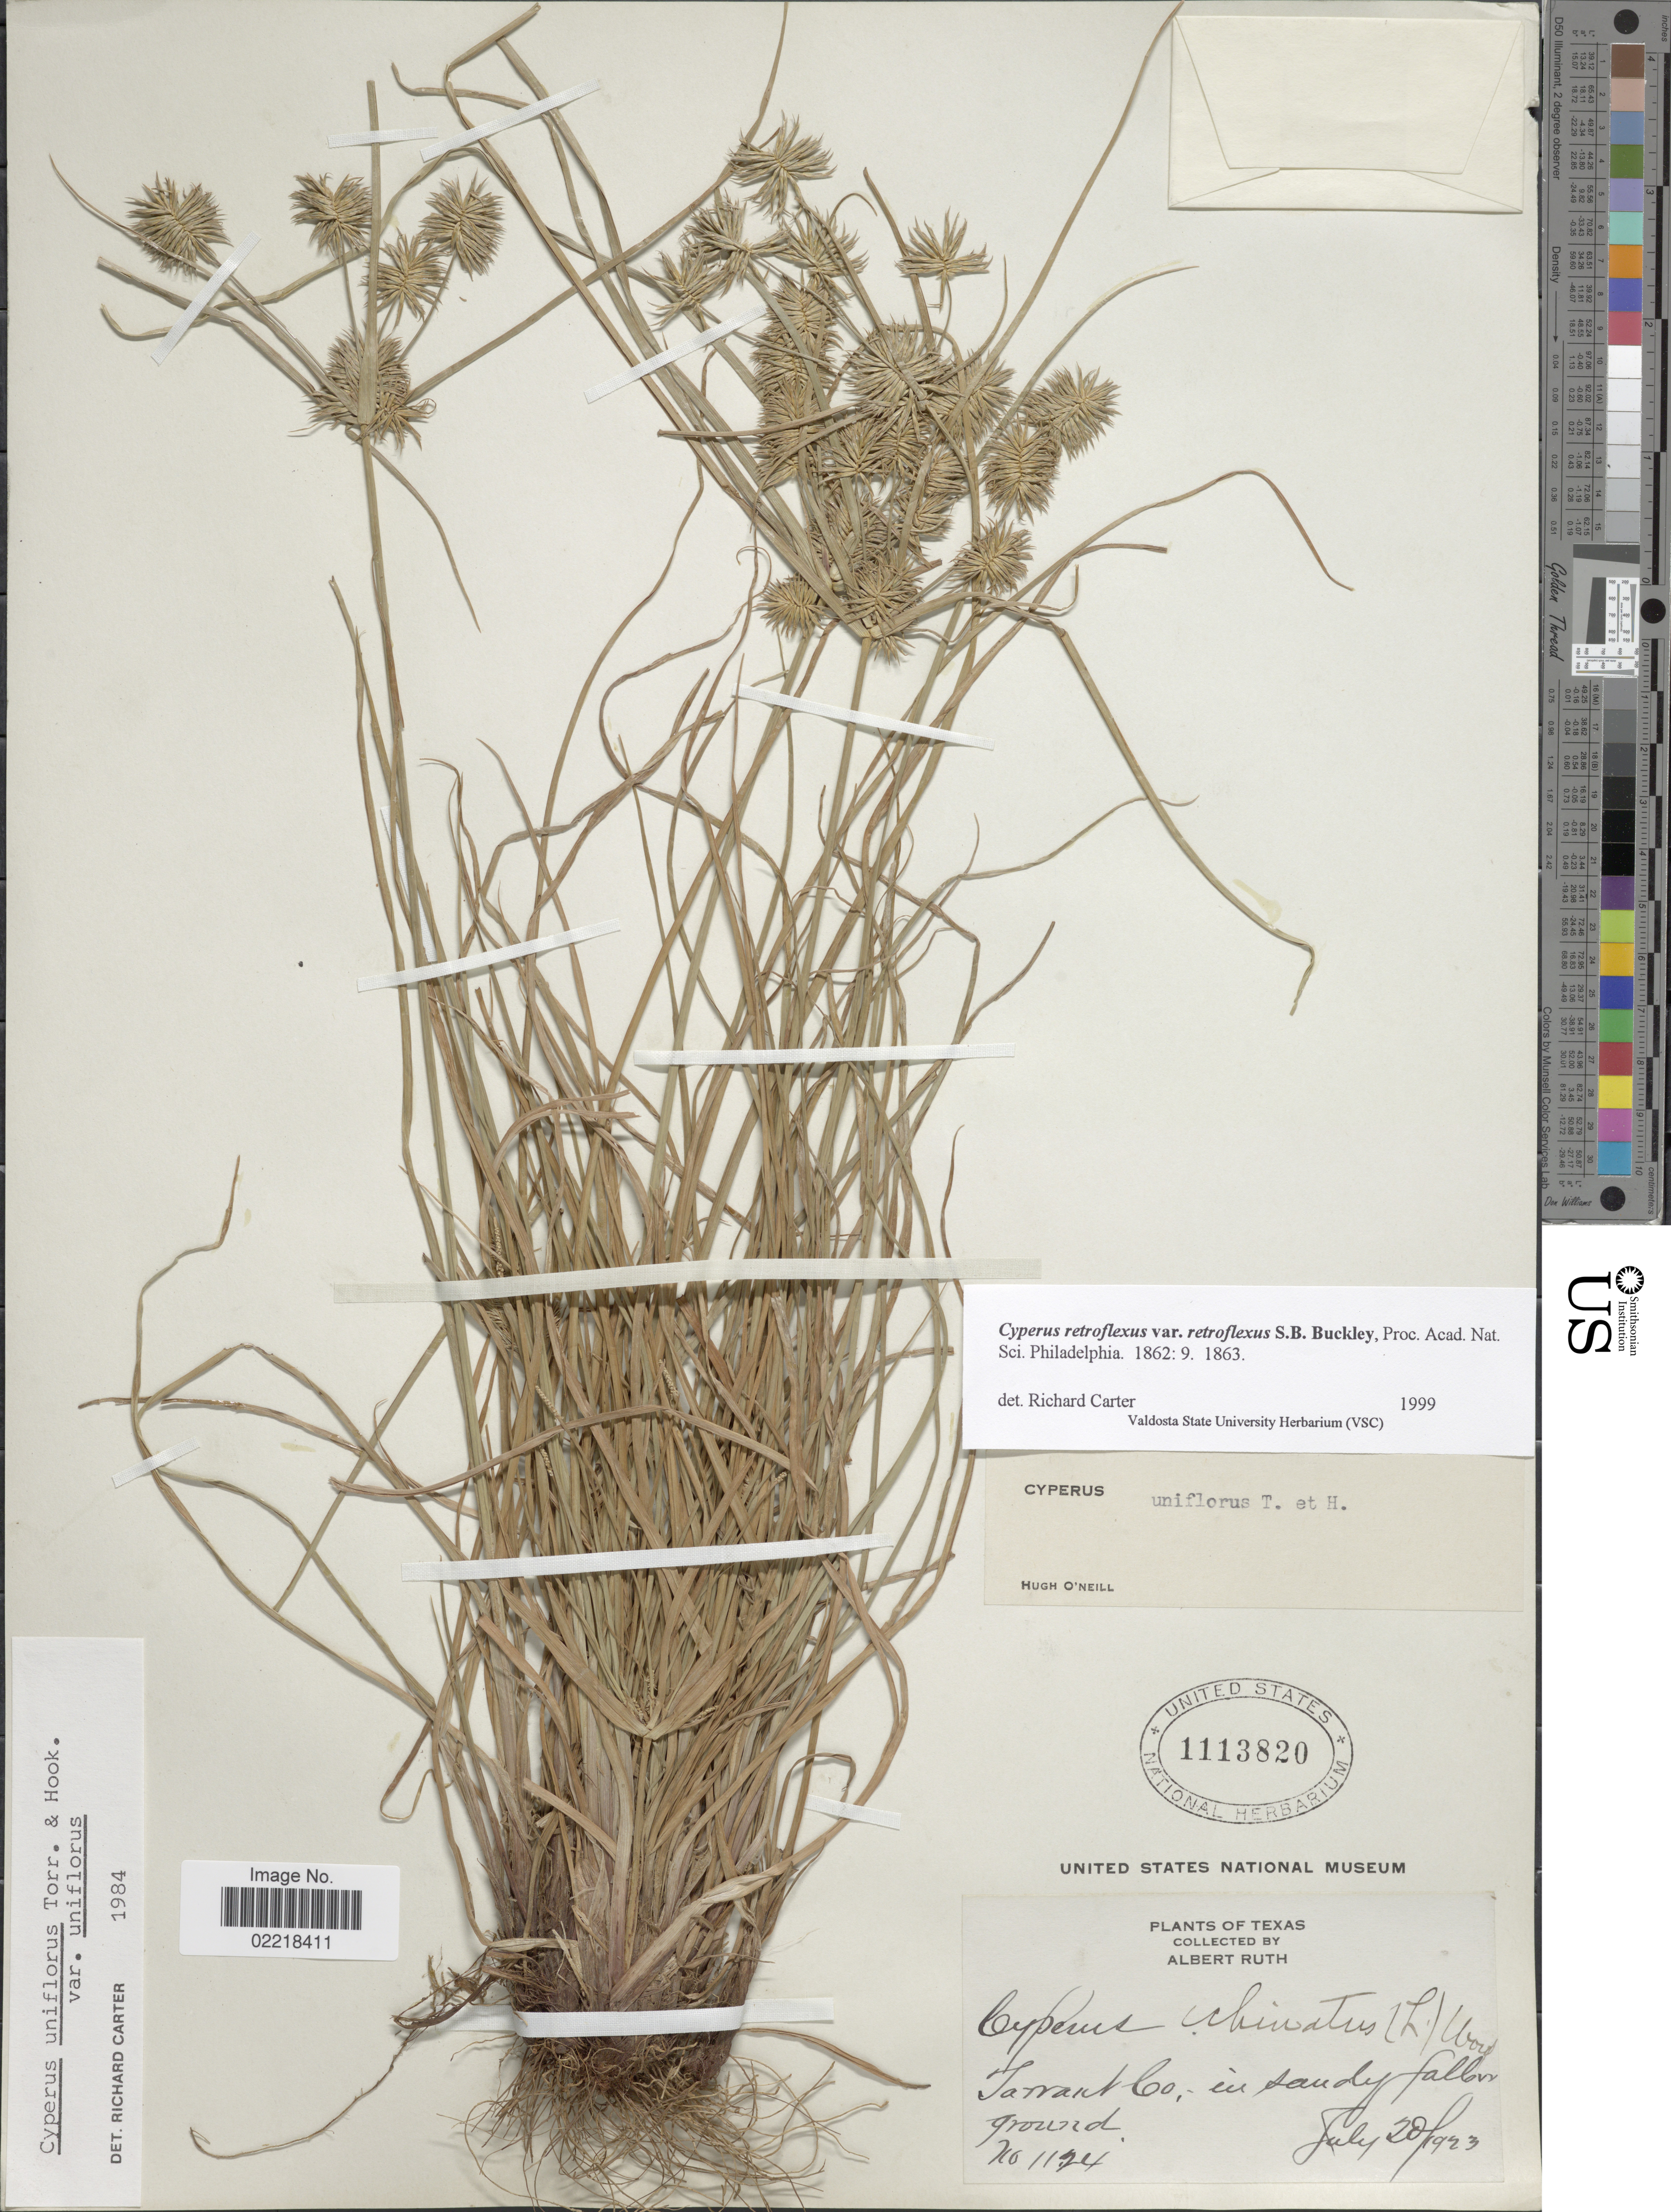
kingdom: Plantae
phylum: Tracheophyta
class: Liliopsida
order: Poales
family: Cyperaceae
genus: Cyperus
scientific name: Cyperus retroflexus var. retroflexus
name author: Buckley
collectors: A. Ruth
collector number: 1124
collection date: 1923-07-28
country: United States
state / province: Texas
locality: Tarrant Co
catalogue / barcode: US 1113820